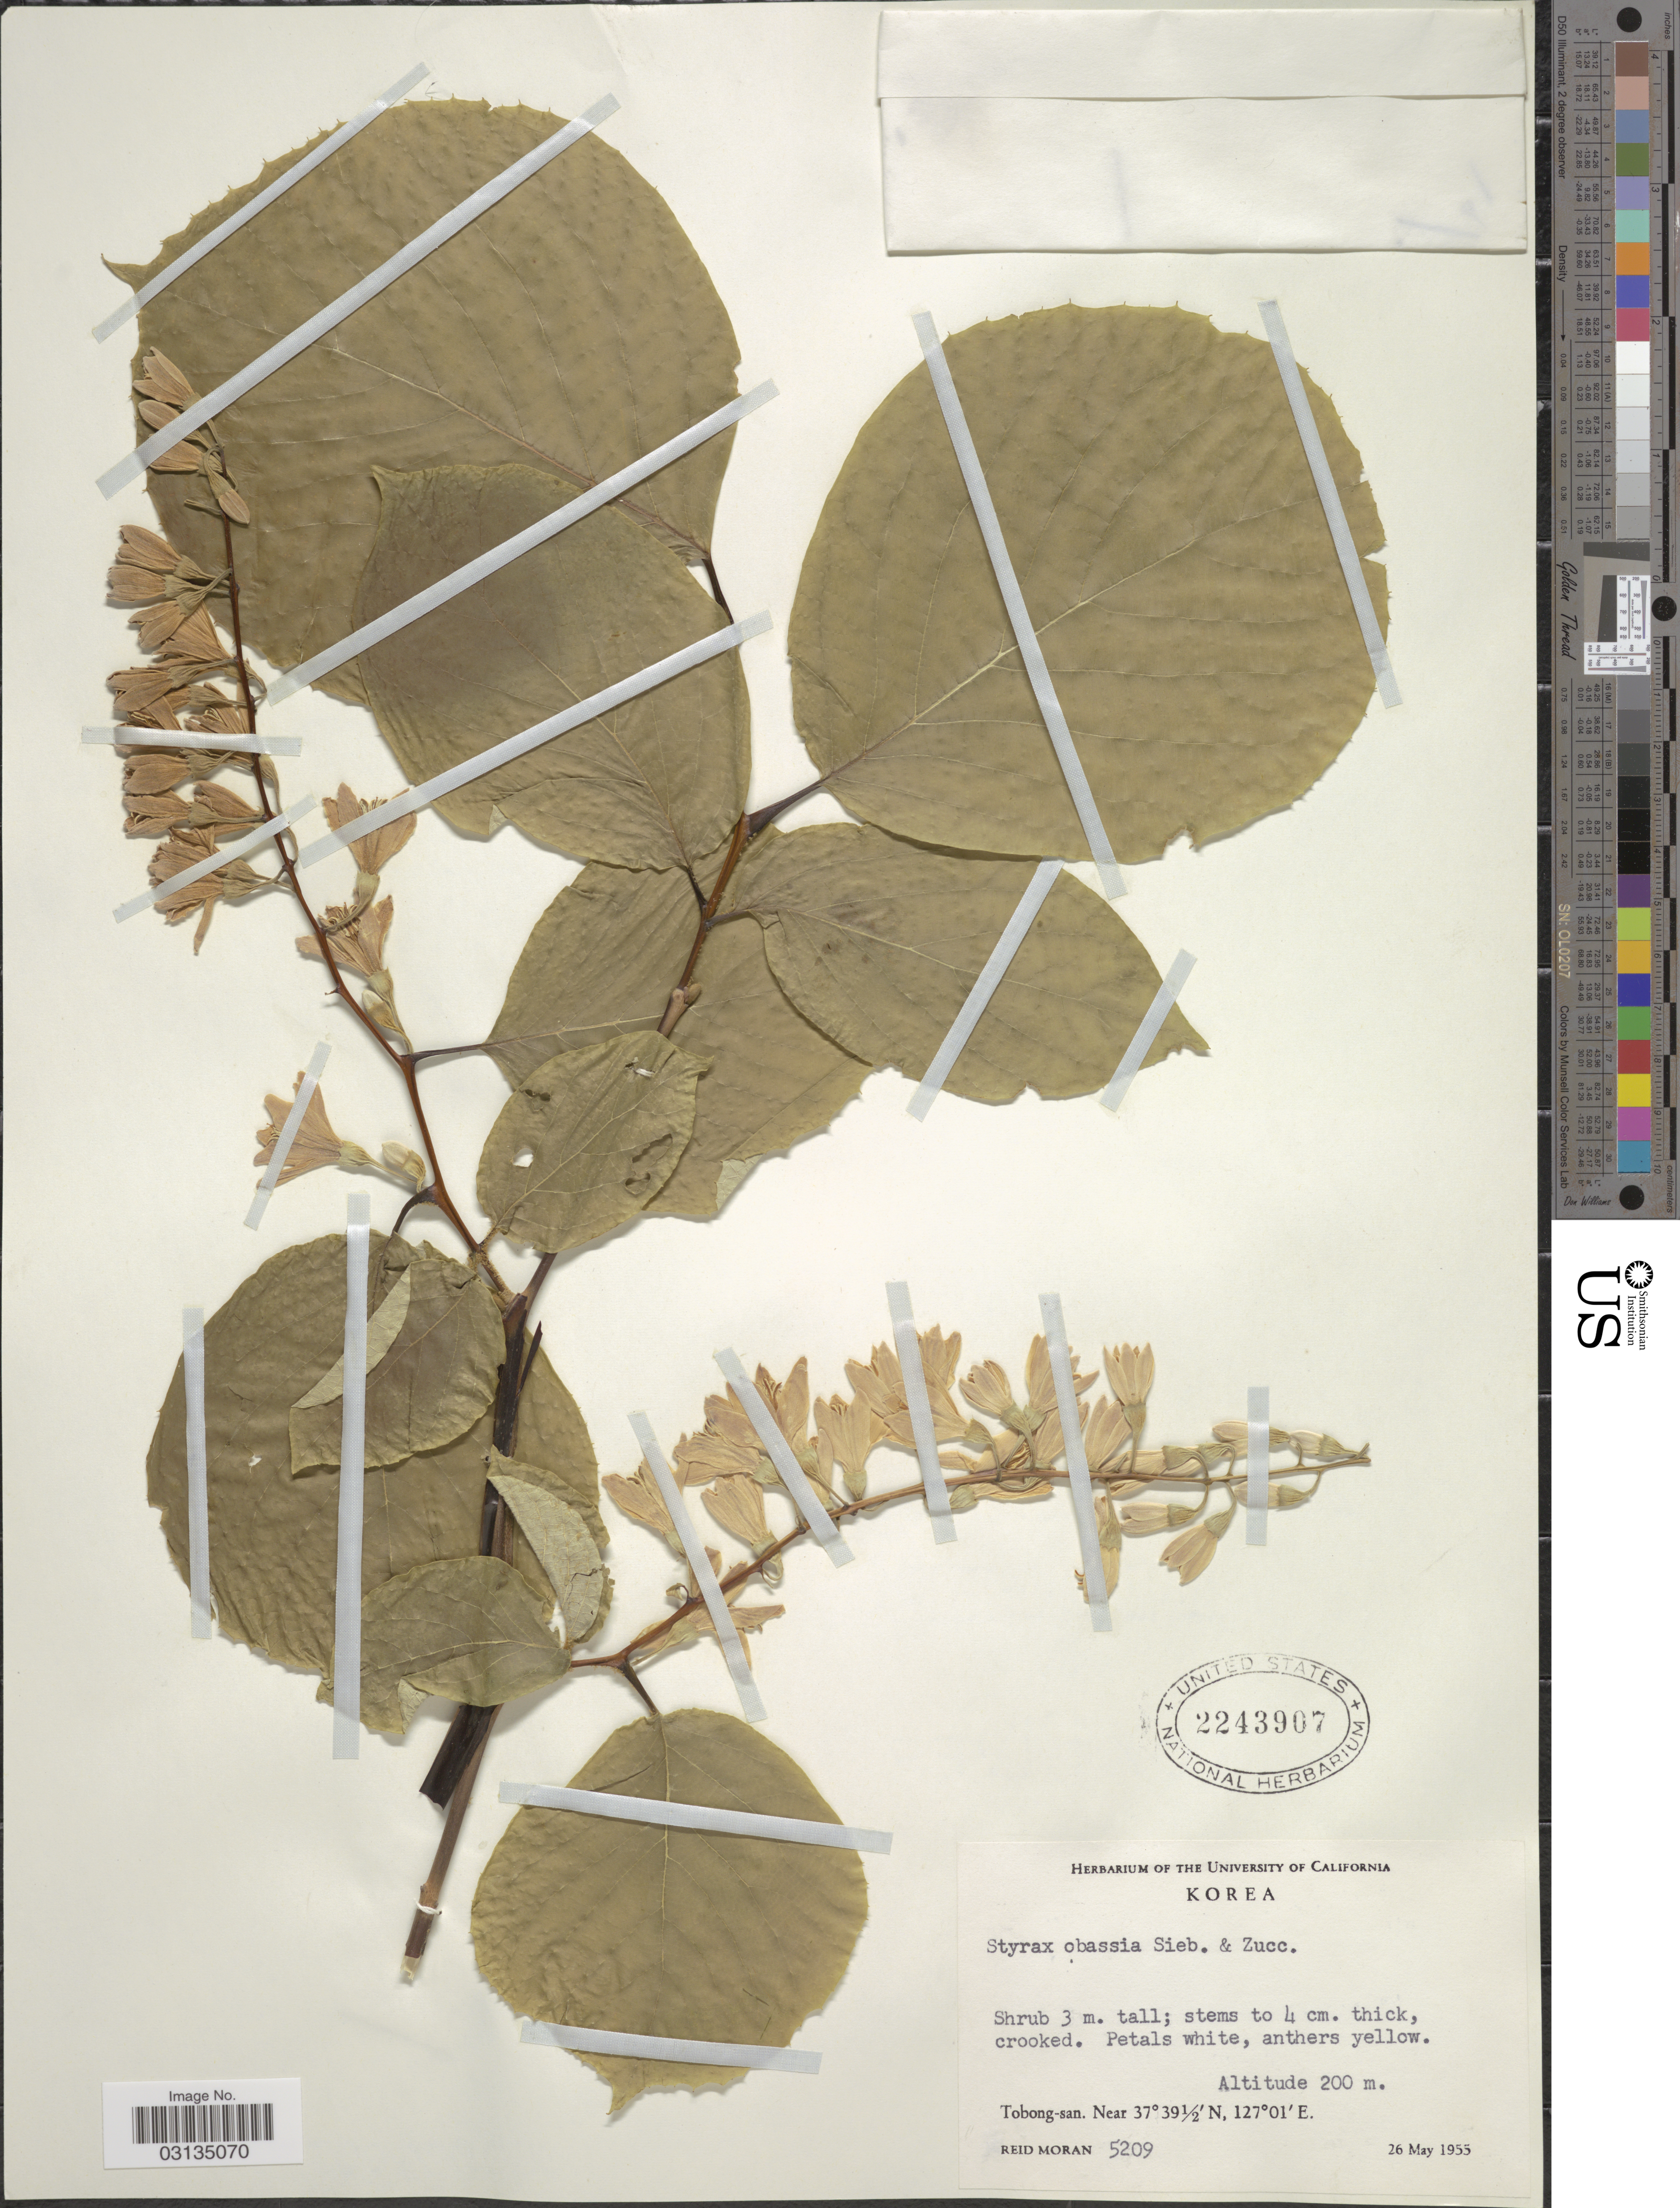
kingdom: Plantae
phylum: Tracheophyta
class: Magnoliopsida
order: Ericales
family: Styracaceae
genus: Styrax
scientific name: Styrax obassia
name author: Siebold & Zucc.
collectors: R. Moran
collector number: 5209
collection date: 1955-05-26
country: South Korea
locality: Korea, Tobong-san.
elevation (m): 200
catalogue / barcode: US 2243907